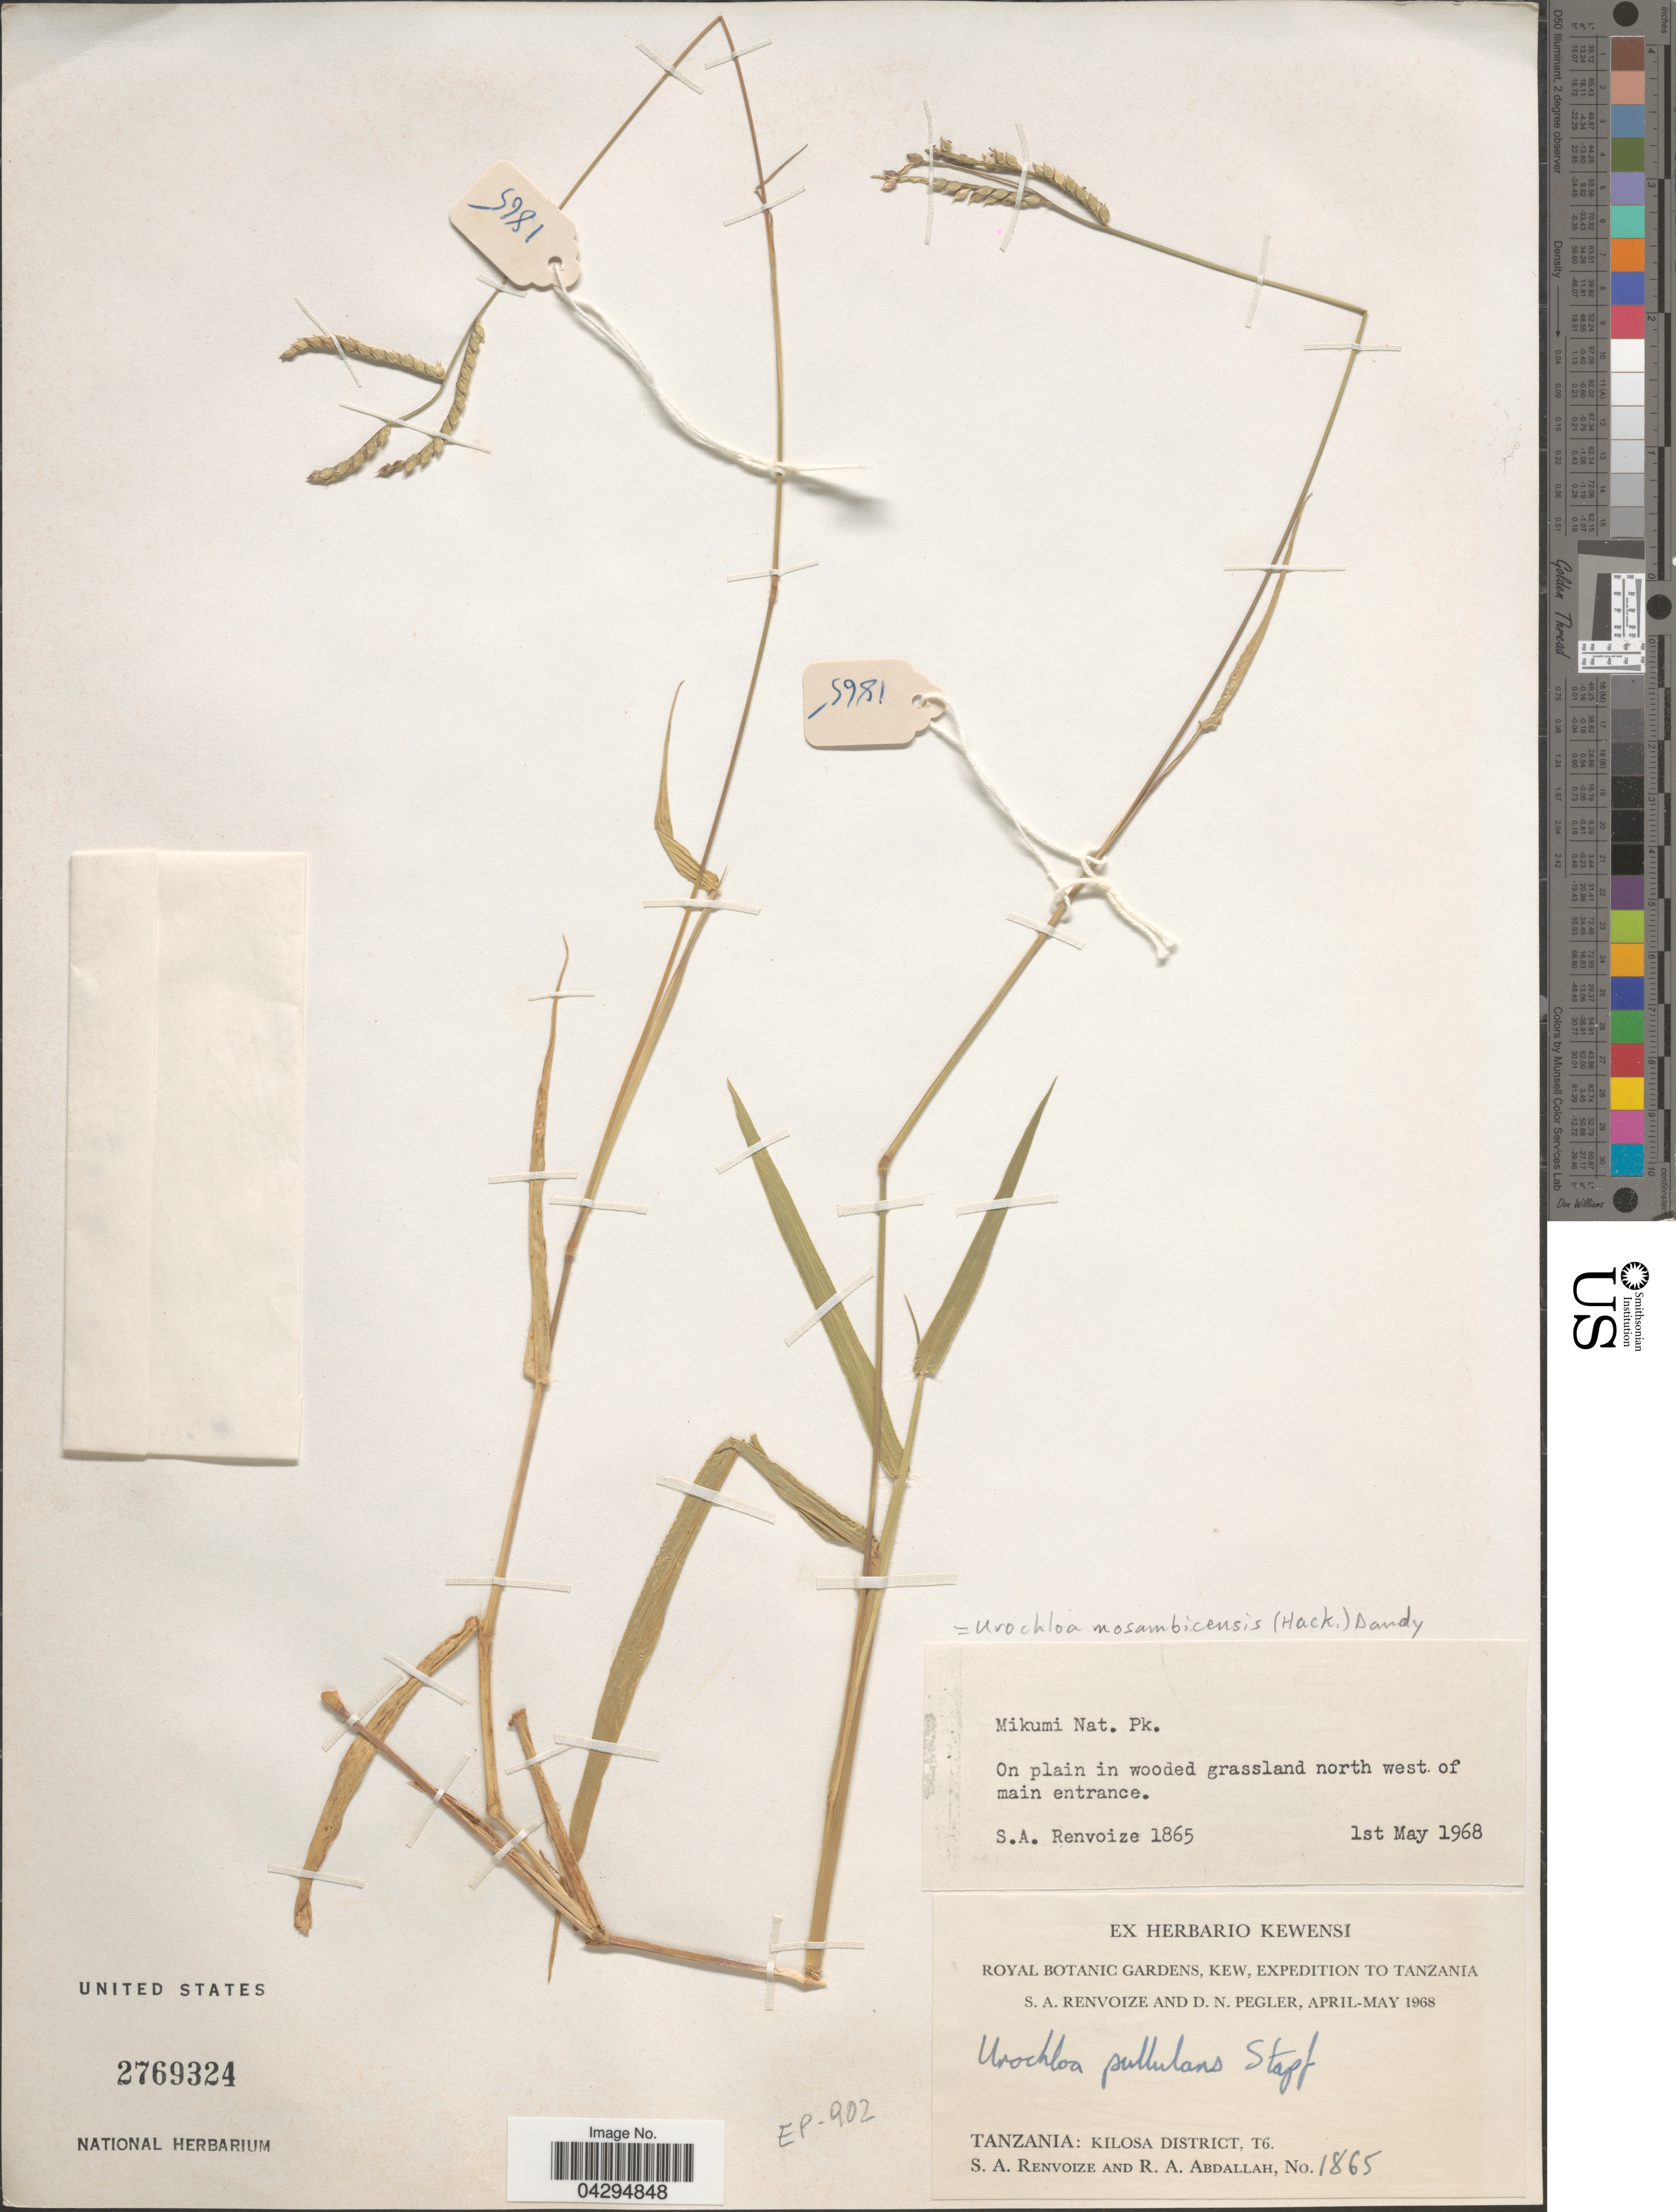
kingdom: Plantae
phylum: Tracheophyta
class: Liliopsida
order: Poales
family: Poaceae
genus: Urochloa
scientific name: Urochloa mosambicensis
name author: (Hack.) Dandy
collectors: S. A. Renvoize & R. Abdallah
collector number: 1865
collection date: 1968-05-01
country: Tanzania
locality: Mikumi Nat. Pk. On plain in wooded grassland north west of main entrance. Royal Botanic Gardens, Kew, Expedition to Tanzania. Kilosa District, T6.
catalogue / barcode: US 2769324